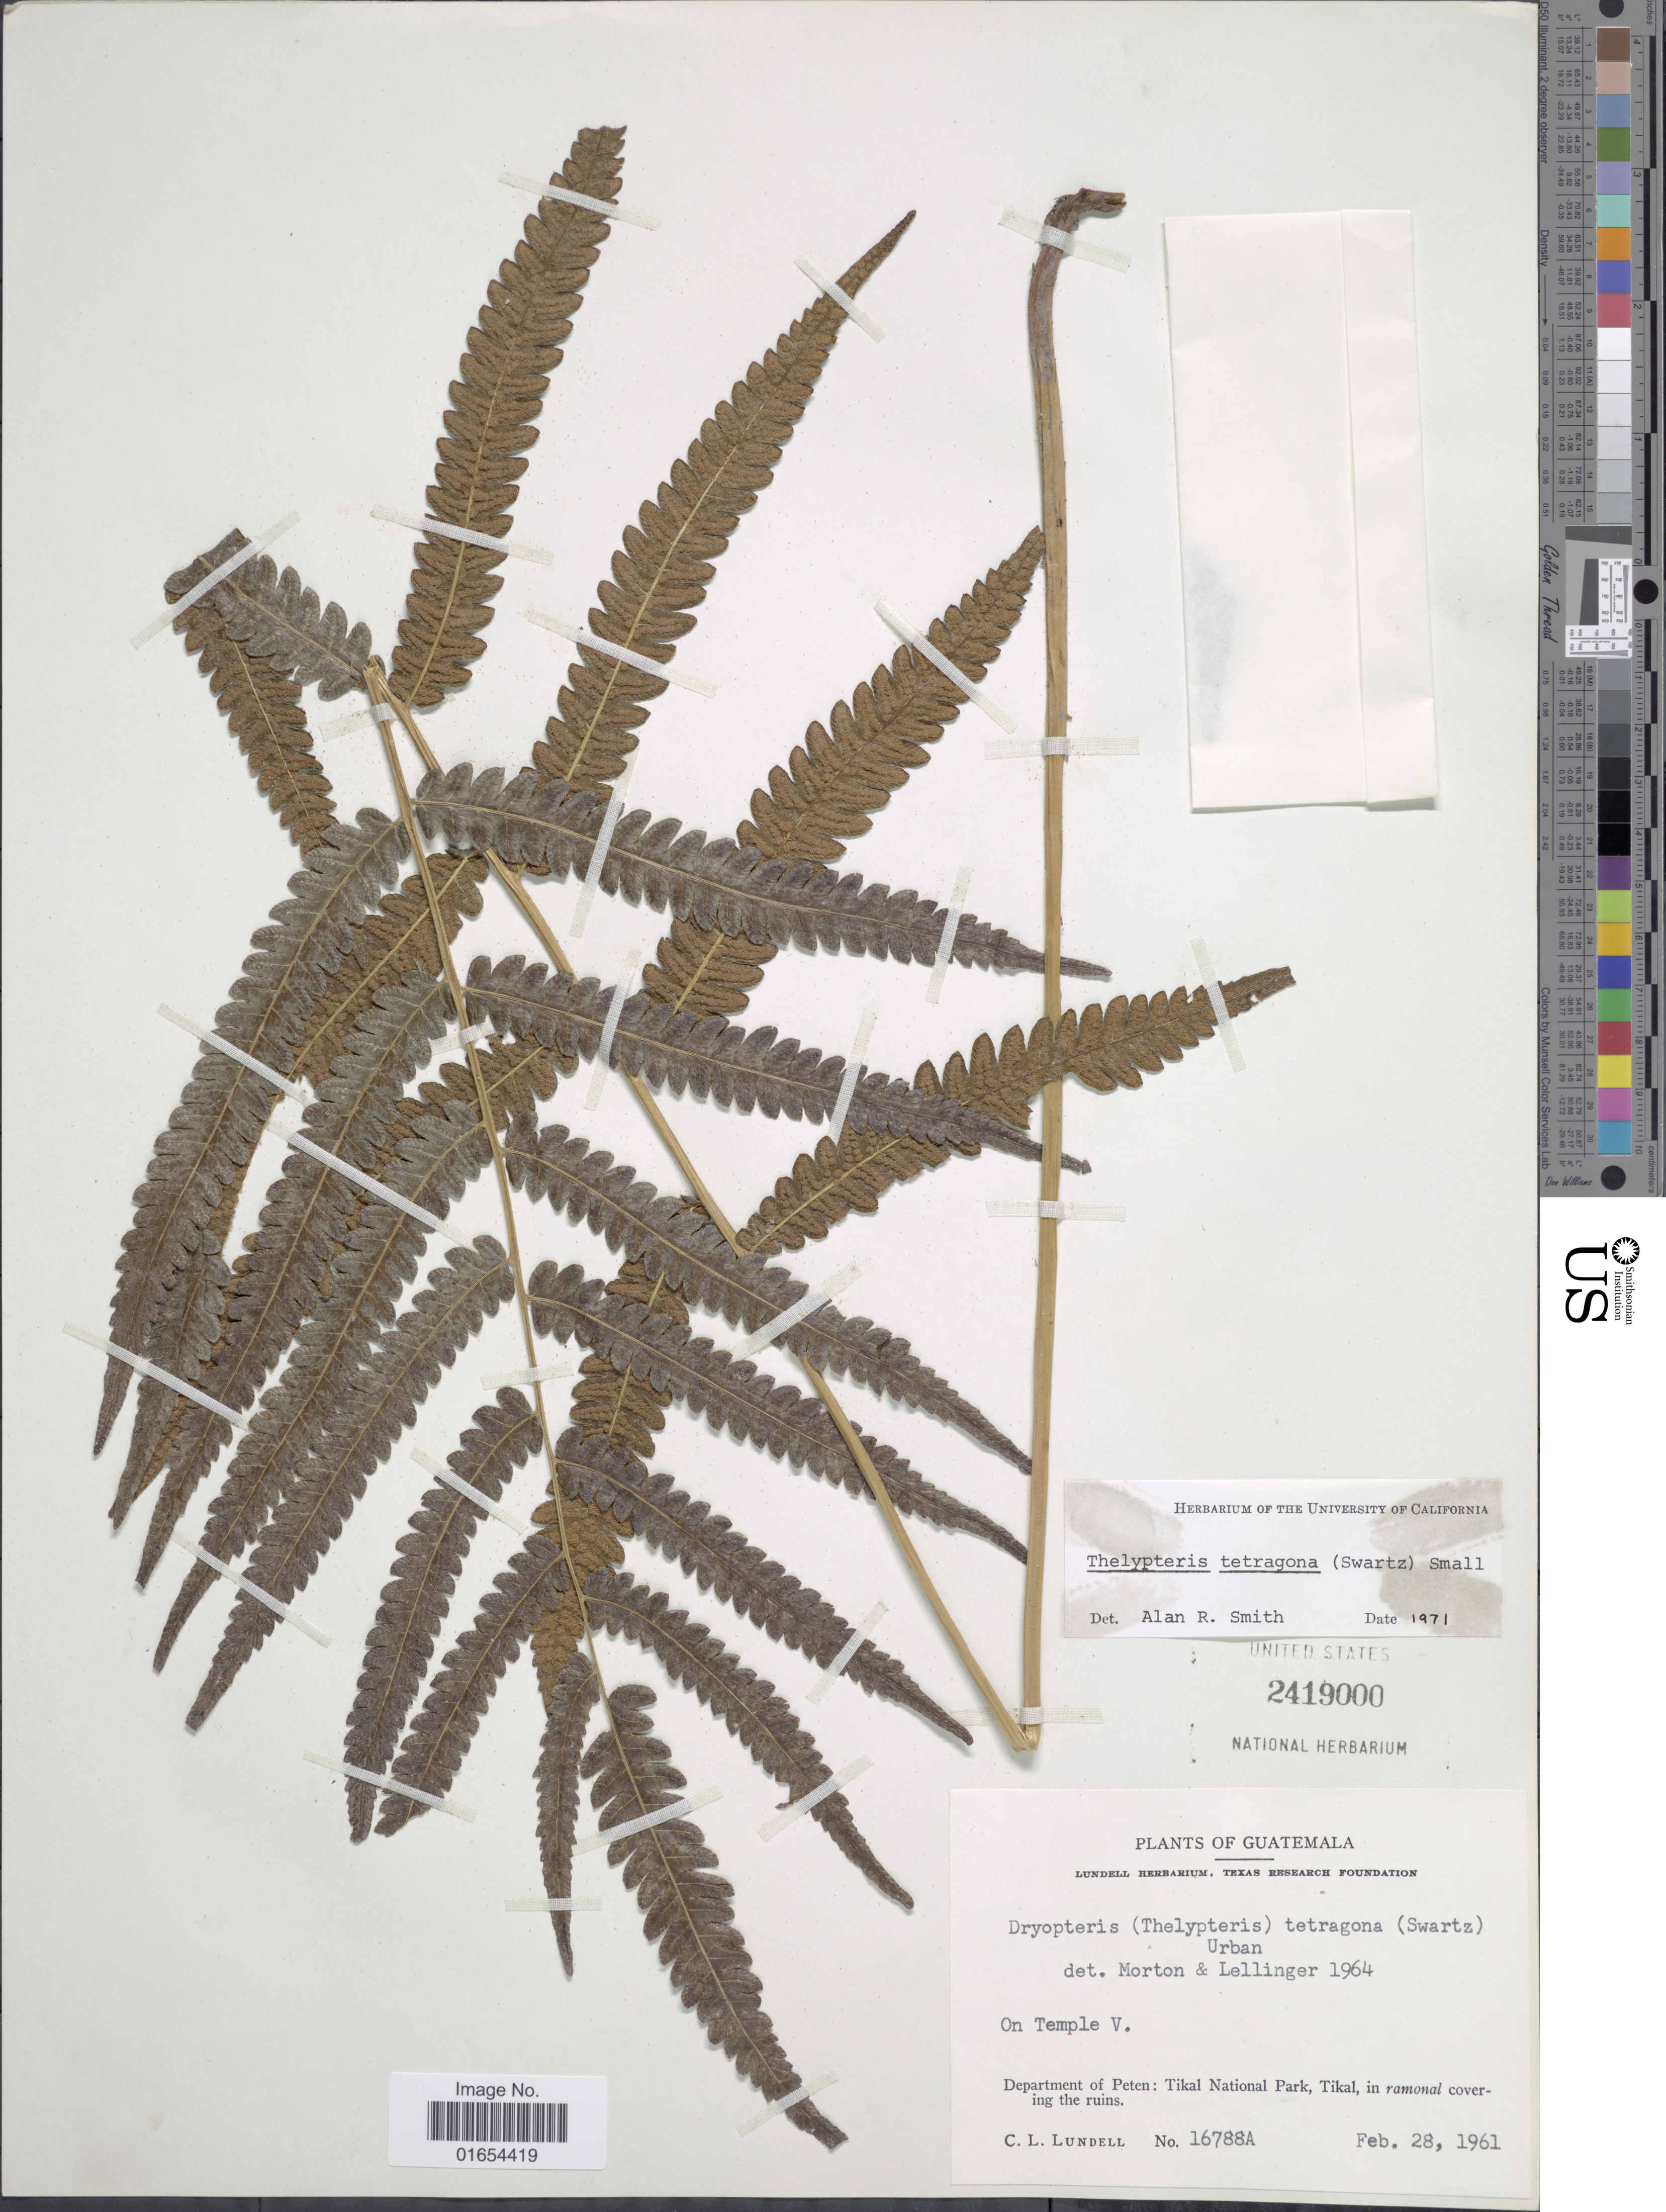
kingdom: Plantae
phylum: Tracheophyta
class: Polypodiopsida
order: Polypodiales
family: Thelypteridaceae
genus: Goniopteris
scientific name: Goniopteris tetragona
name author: (C. Presl) Sw.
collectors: C. L. Lundell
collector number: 16788A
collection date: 1961-02-28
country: Guatemala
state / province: El Petén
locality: On Temple V. Tikal National Park, Tikal, in ramonal covering the ruins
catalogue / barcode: US 2419000